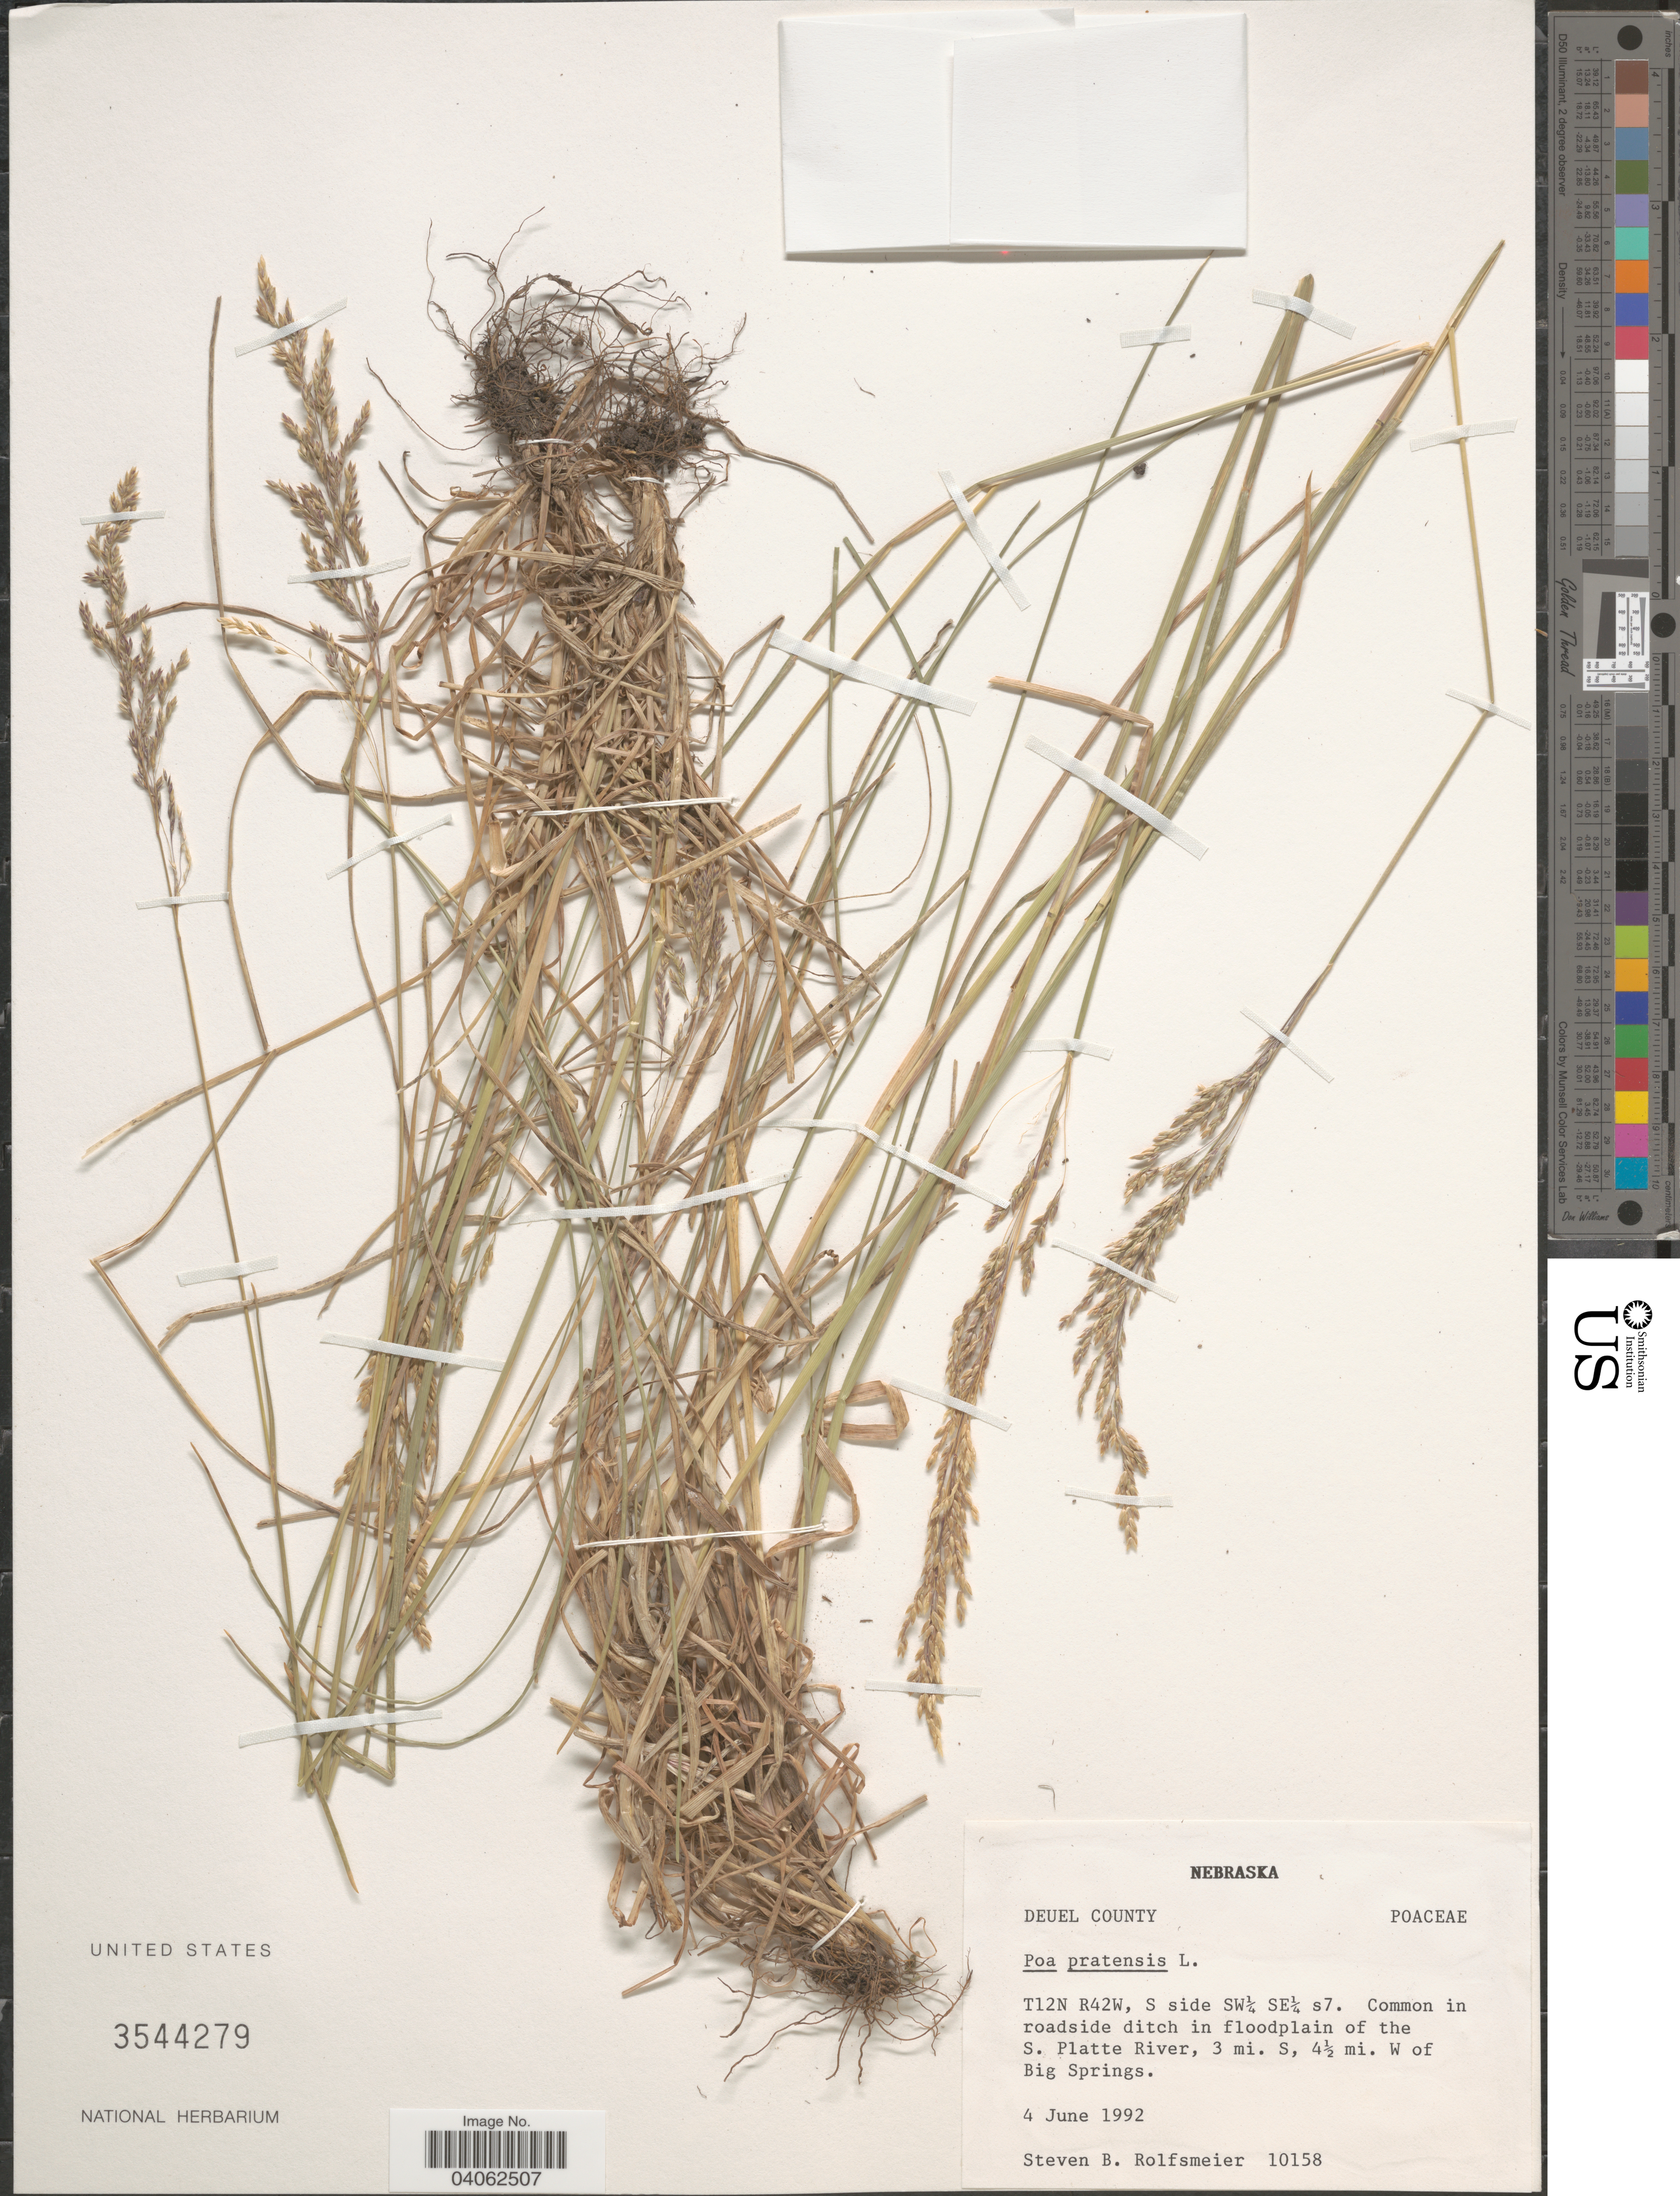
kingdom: Plantae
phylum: Tracheophyta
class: Liliopsida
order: Poales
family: Poaceae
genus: Poa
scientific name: Poa pratensis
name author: L.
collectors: S. Rolfsmeier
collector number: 10158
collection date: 1992-06-04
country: United States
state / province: Nebraska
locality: T12N, R42, S side SW¼ SE¼ s7. Common in roadside ditch in floodplain of the S. Platte River, 3 mi. S, 4½ mi. W of Big Springs.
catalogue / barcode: US 3544279